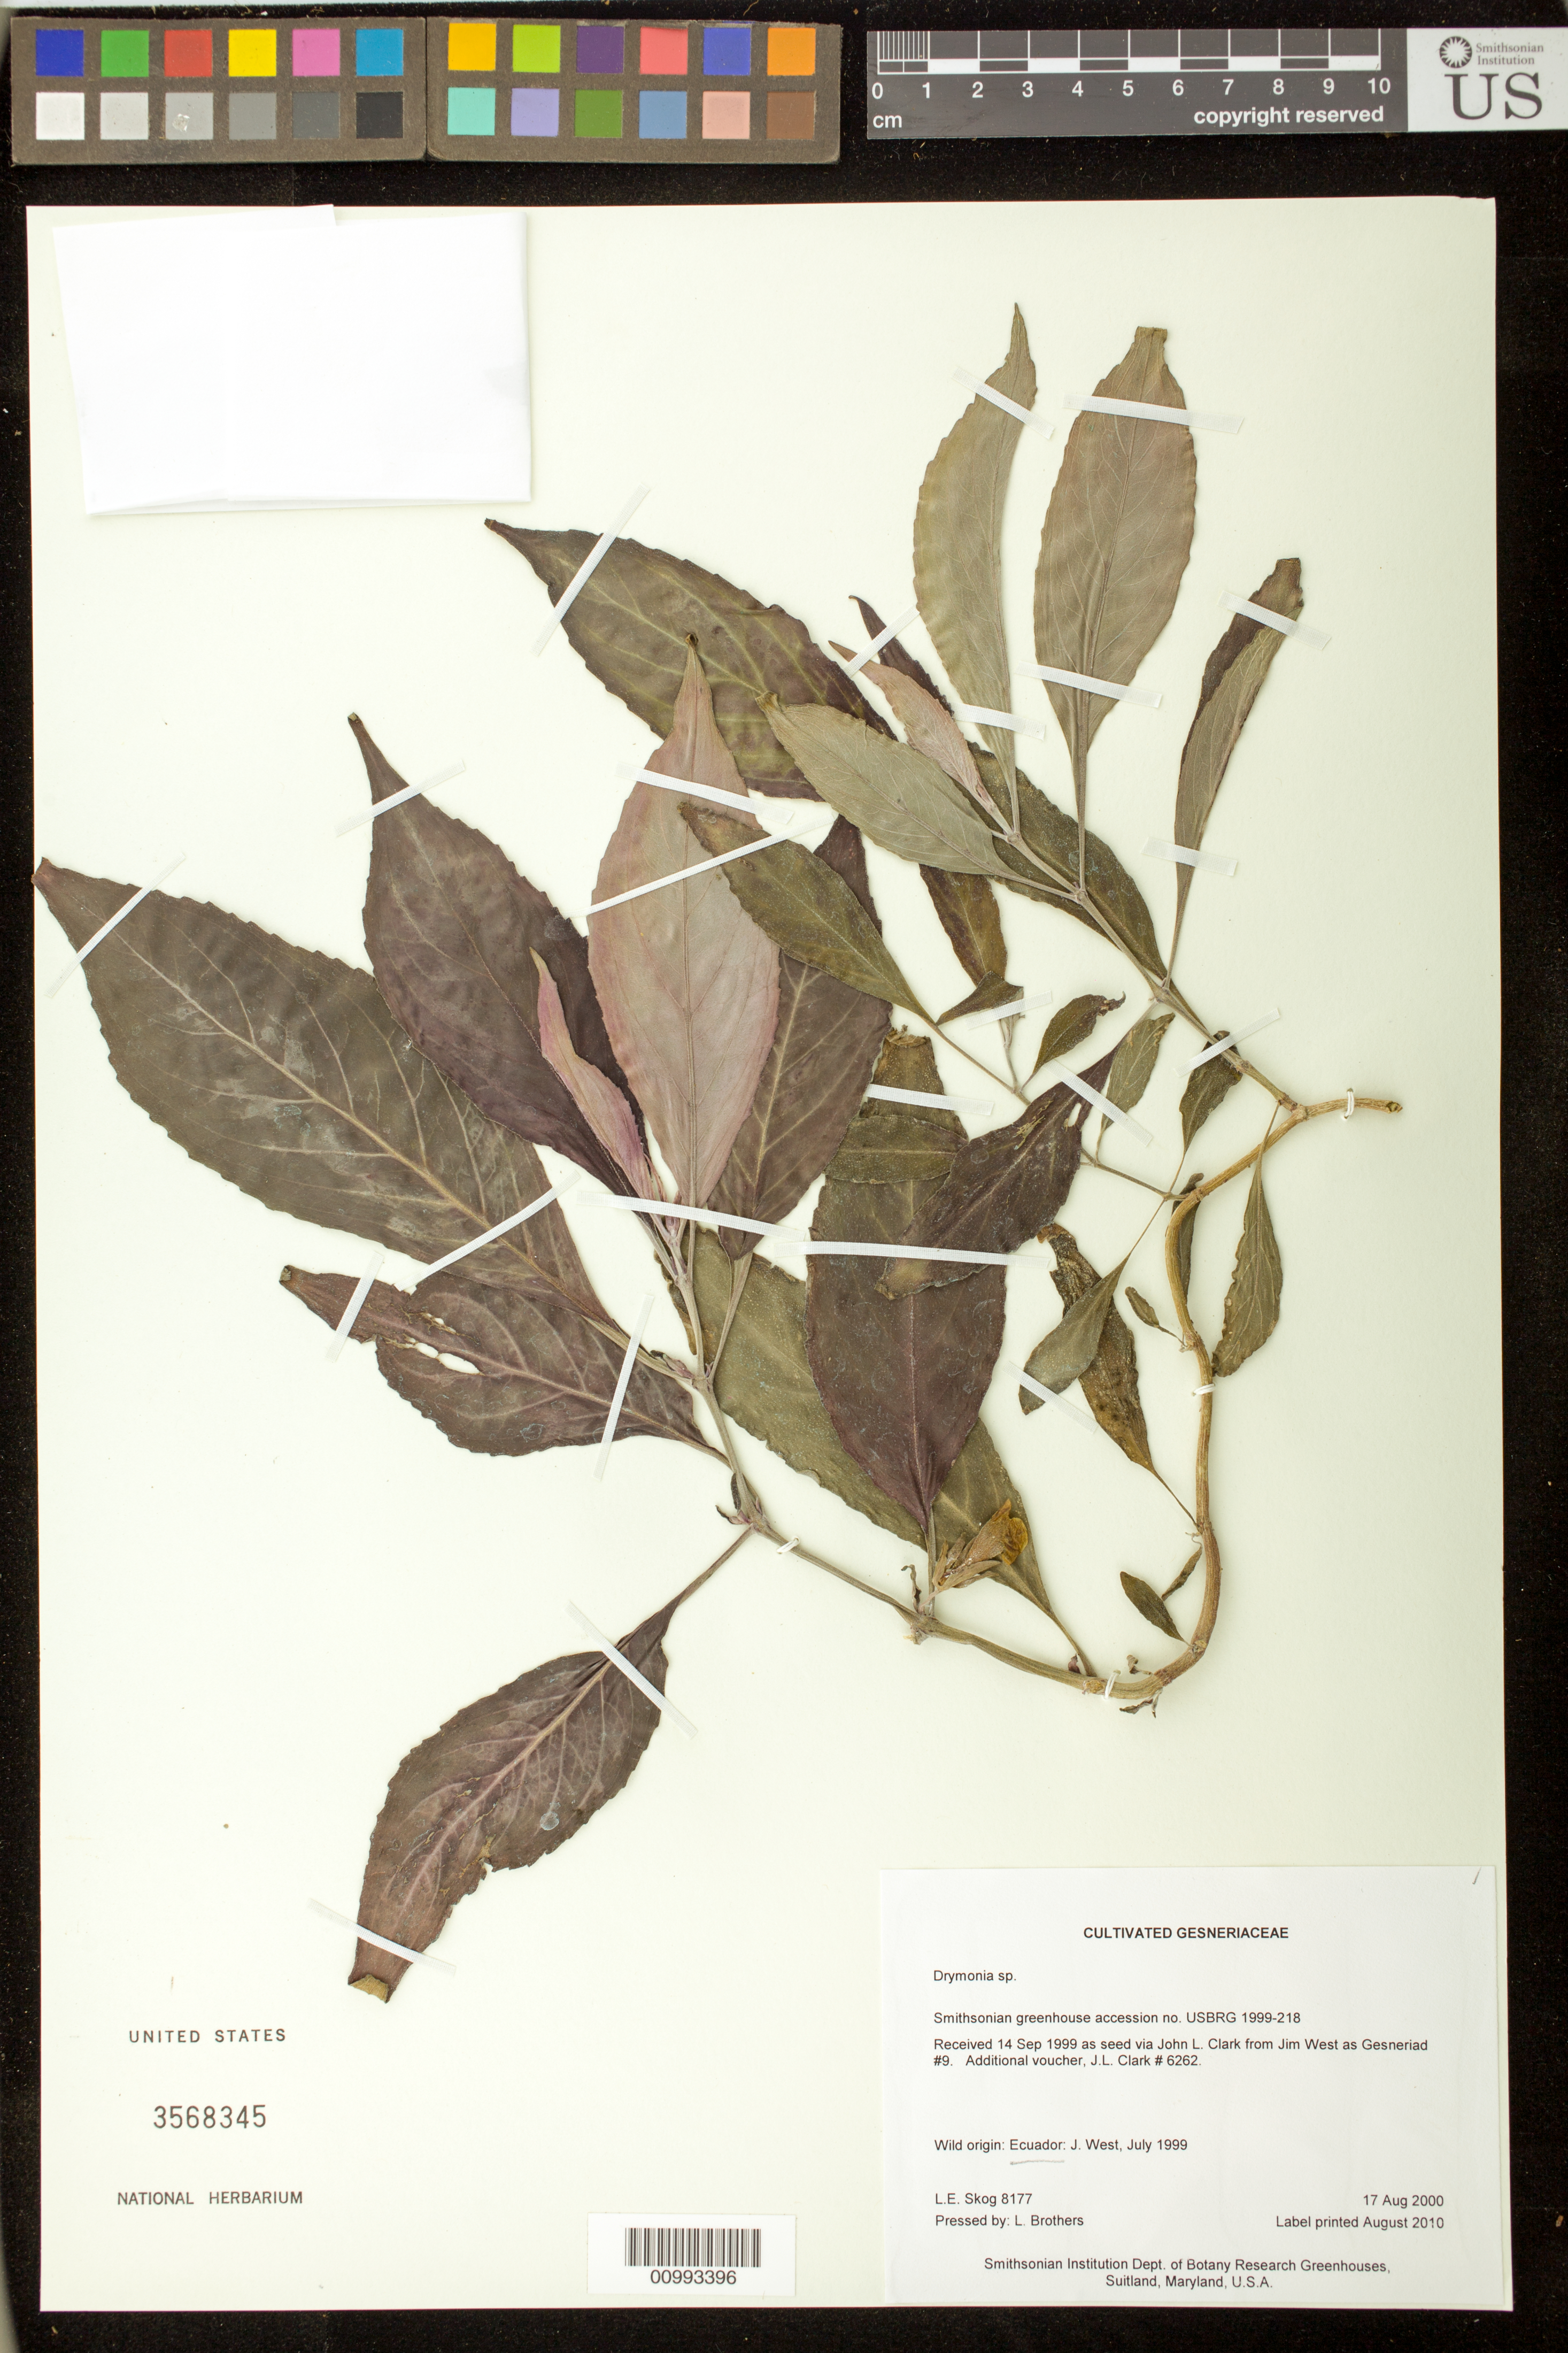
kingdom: Plantae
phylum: Tracheophyta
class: Magnoliopsida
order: Lamiales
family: Gesneriaceae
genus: Drymonia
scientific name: Drymonia sp.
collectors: L. E. Skog & L. Brothers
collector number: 8177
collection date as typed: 17 Aug 2000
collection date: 2000-08-17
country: Ecuador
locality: Smithsonian Institution Dept. of Botany Research Greenhouses, Suitland, Maryland, U.S.A.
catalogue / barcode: US 3568345